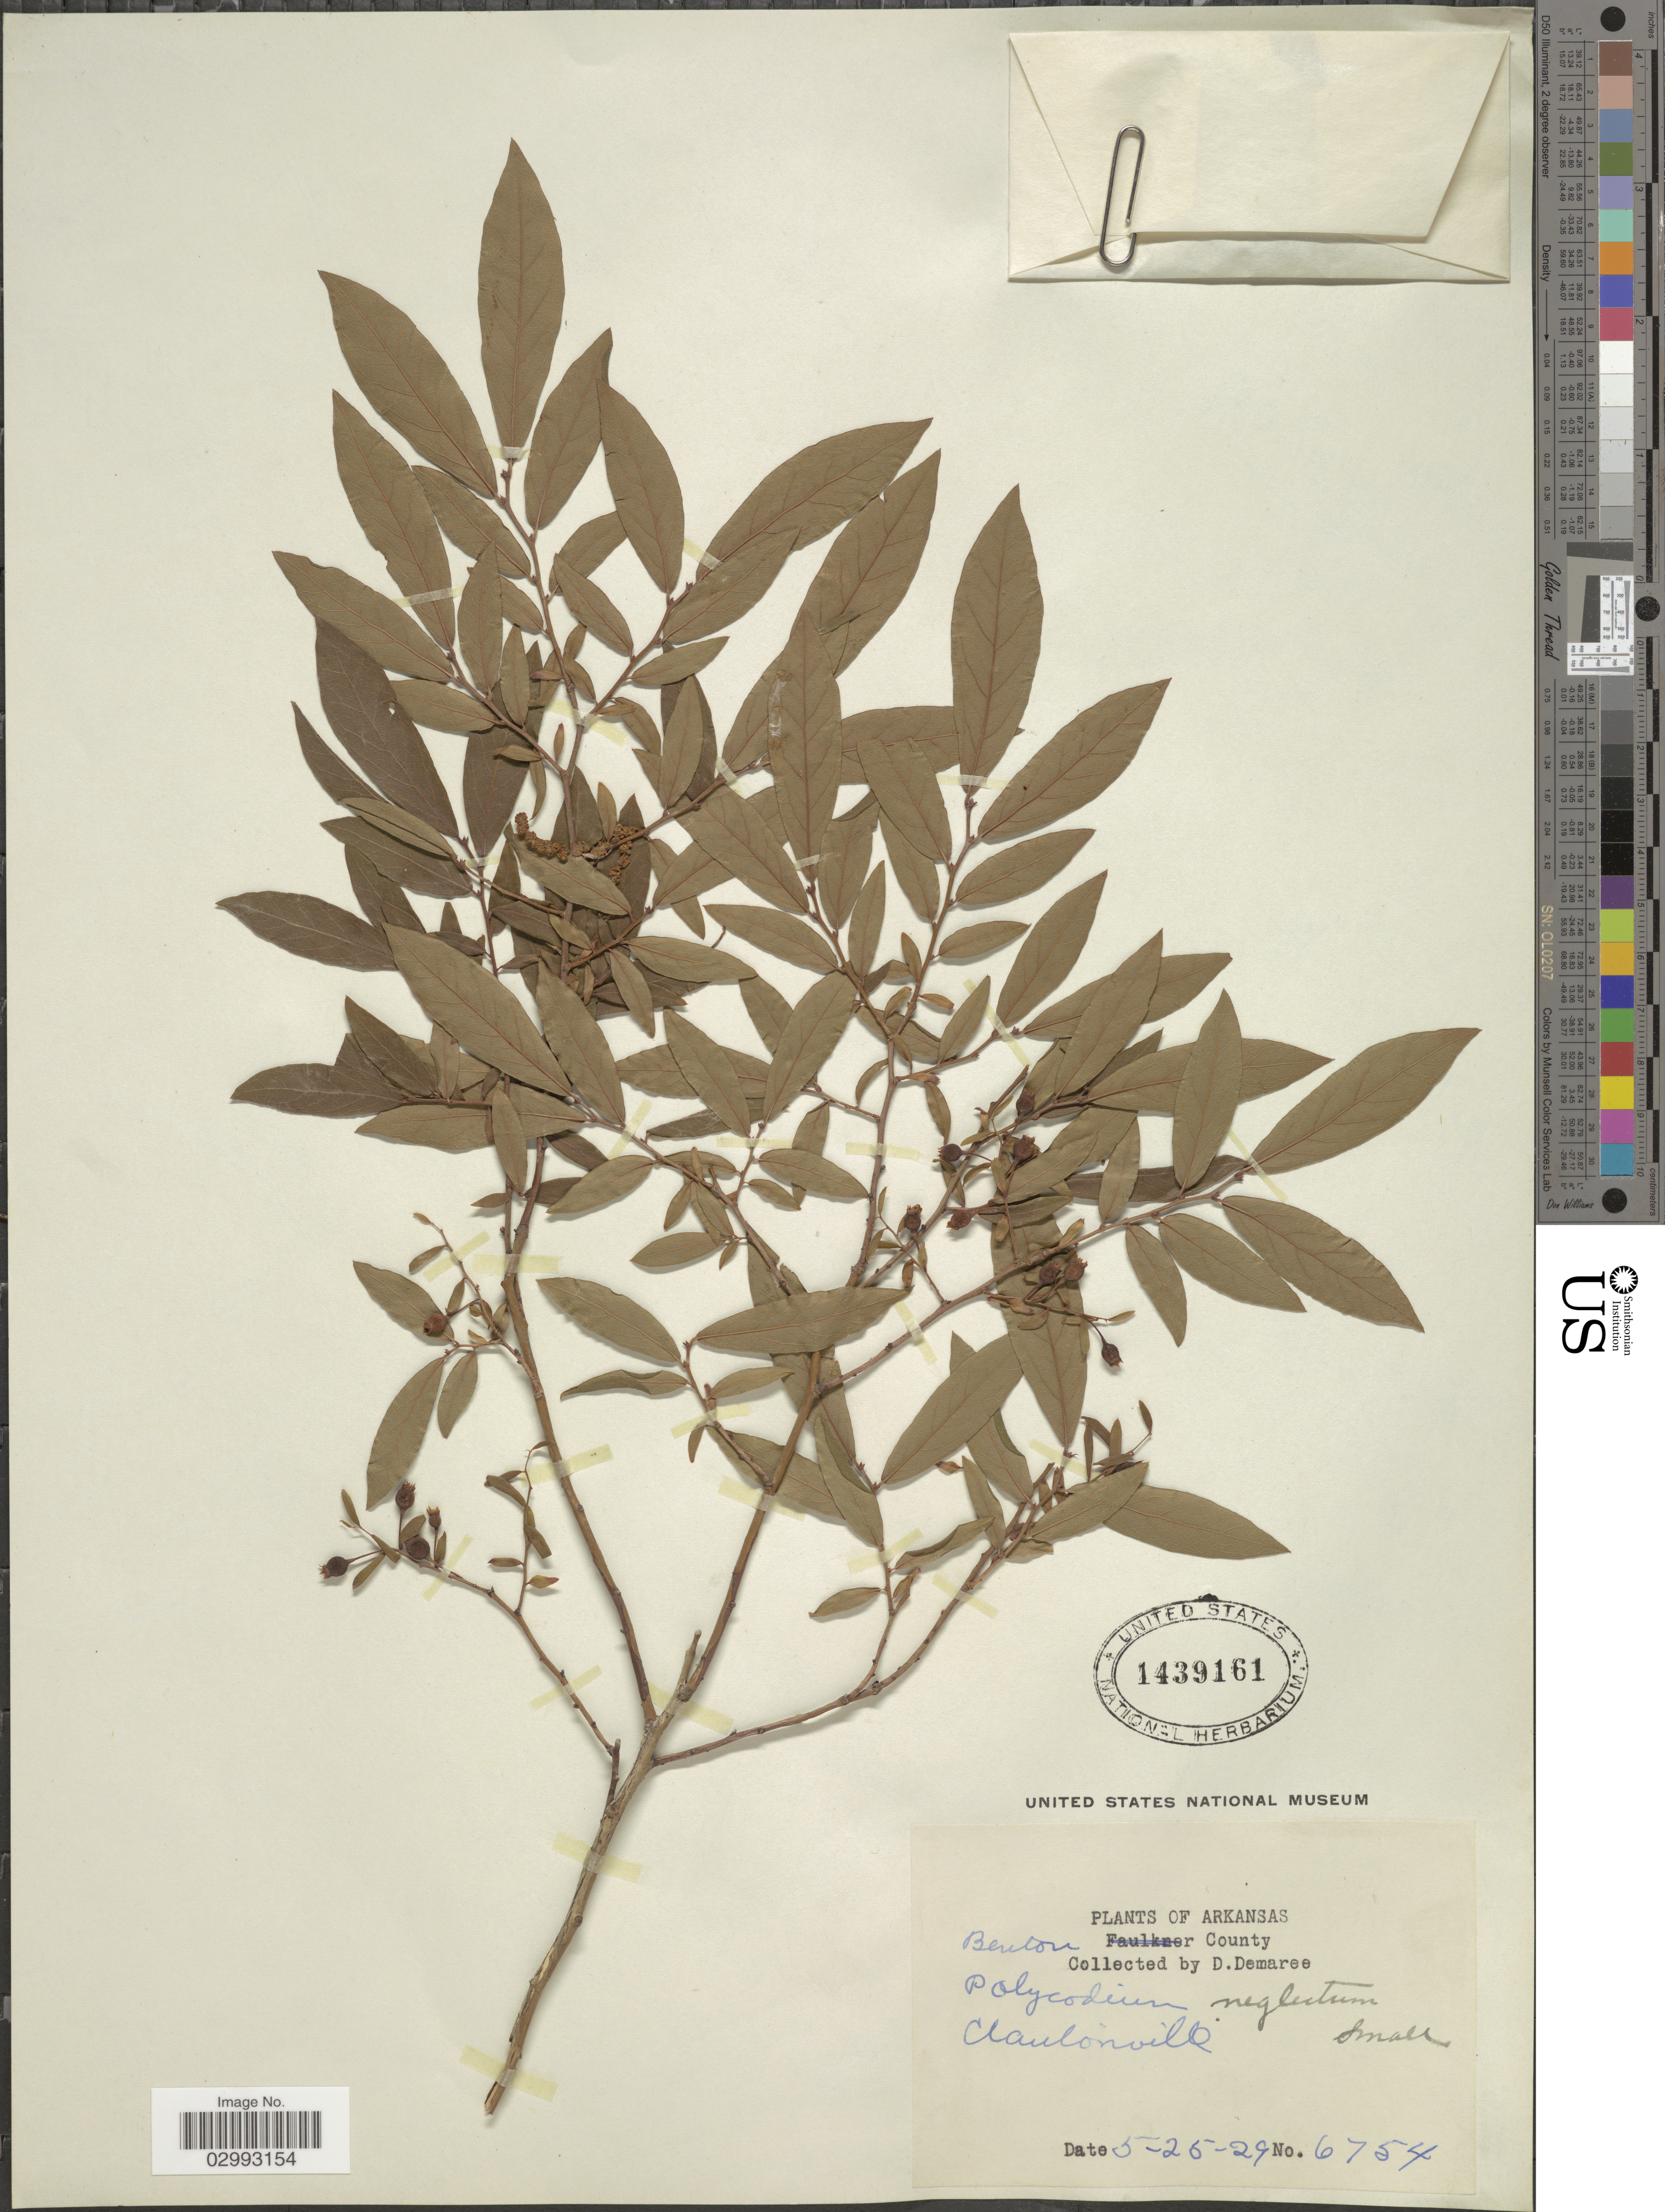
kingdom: Plantae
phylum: Tracheophyta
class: Magnoliopsida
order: Ericales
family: Ericaceae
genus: Polycodium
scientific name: Polycodium neglectum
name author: Small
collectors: D. Demaree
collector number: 6754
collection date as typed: Transcribed d/m/y: 25/5/29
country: United States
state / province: Arkansas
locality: Benton County. Clantonville.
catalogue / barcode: US 1439161